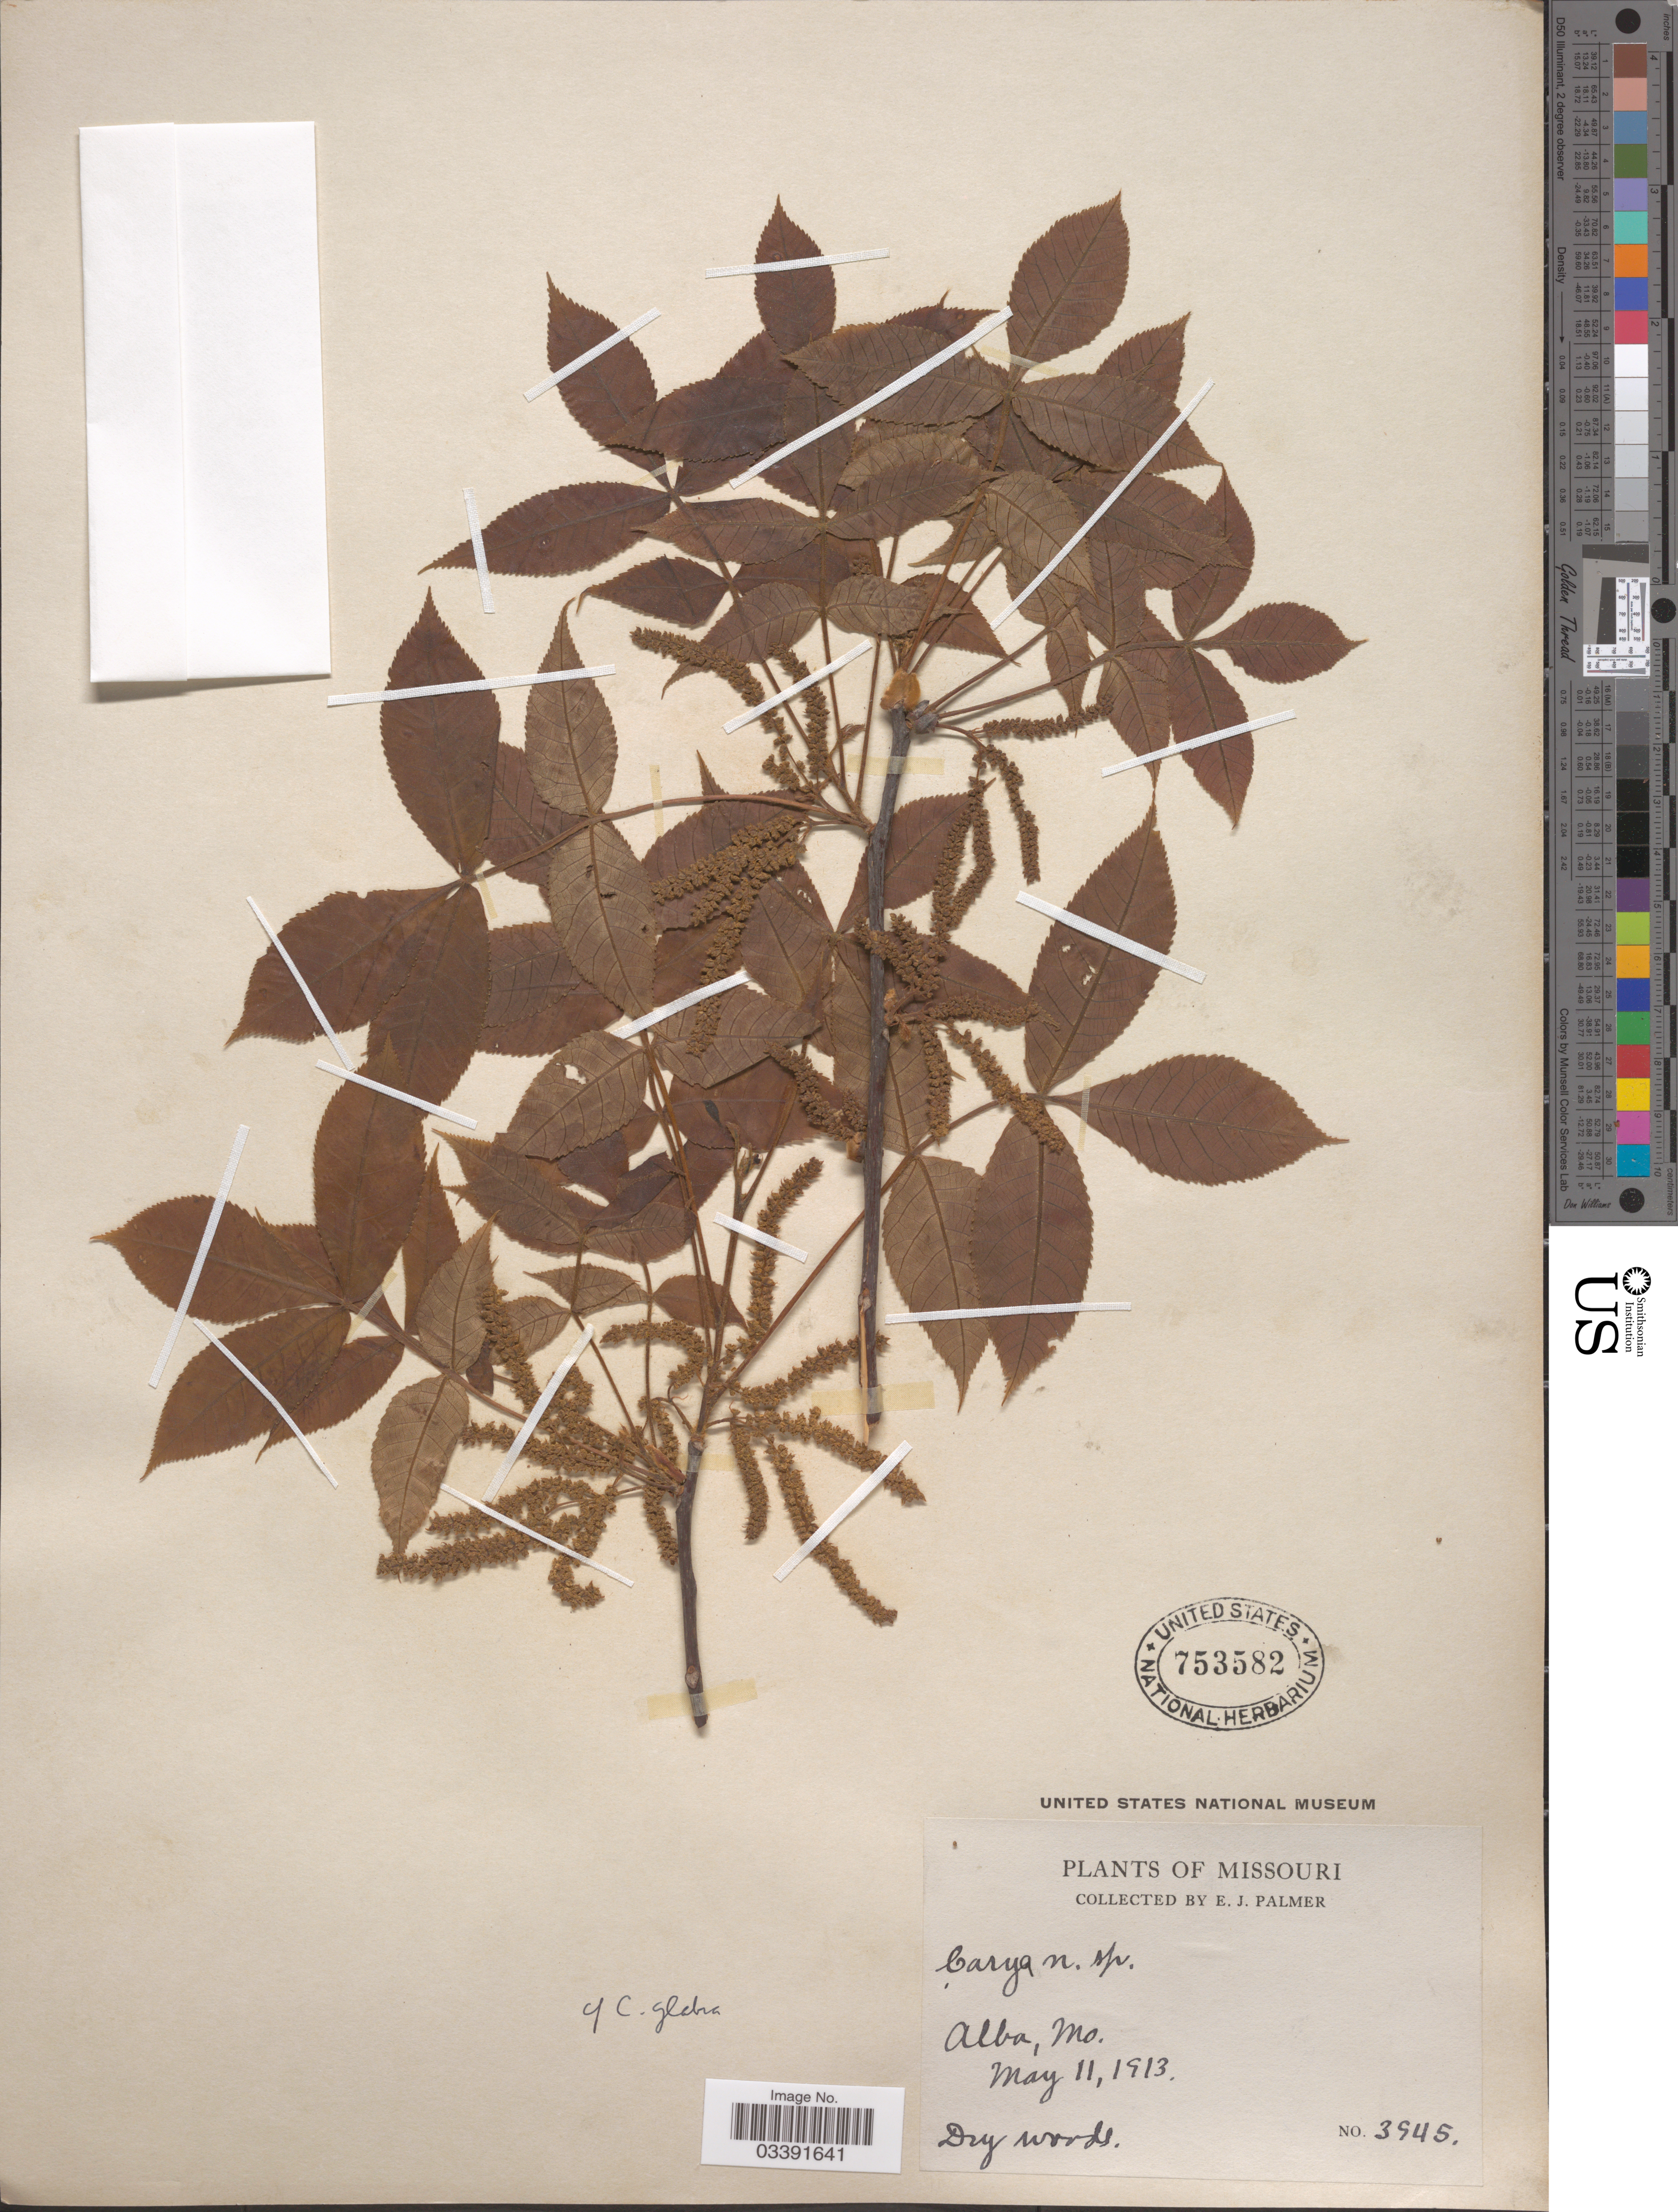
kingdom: Plantae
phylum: Tracheophyta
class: Magnoliopsida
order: Fagales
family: Juglandaceae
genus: Carya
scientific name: Carya glabra var. glabra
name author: (Mill.) Sweet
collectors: E. J. Palmer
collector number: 3945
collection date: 1913-05-11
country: United States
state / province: Missouri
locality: Alba.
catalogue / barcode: US 753582